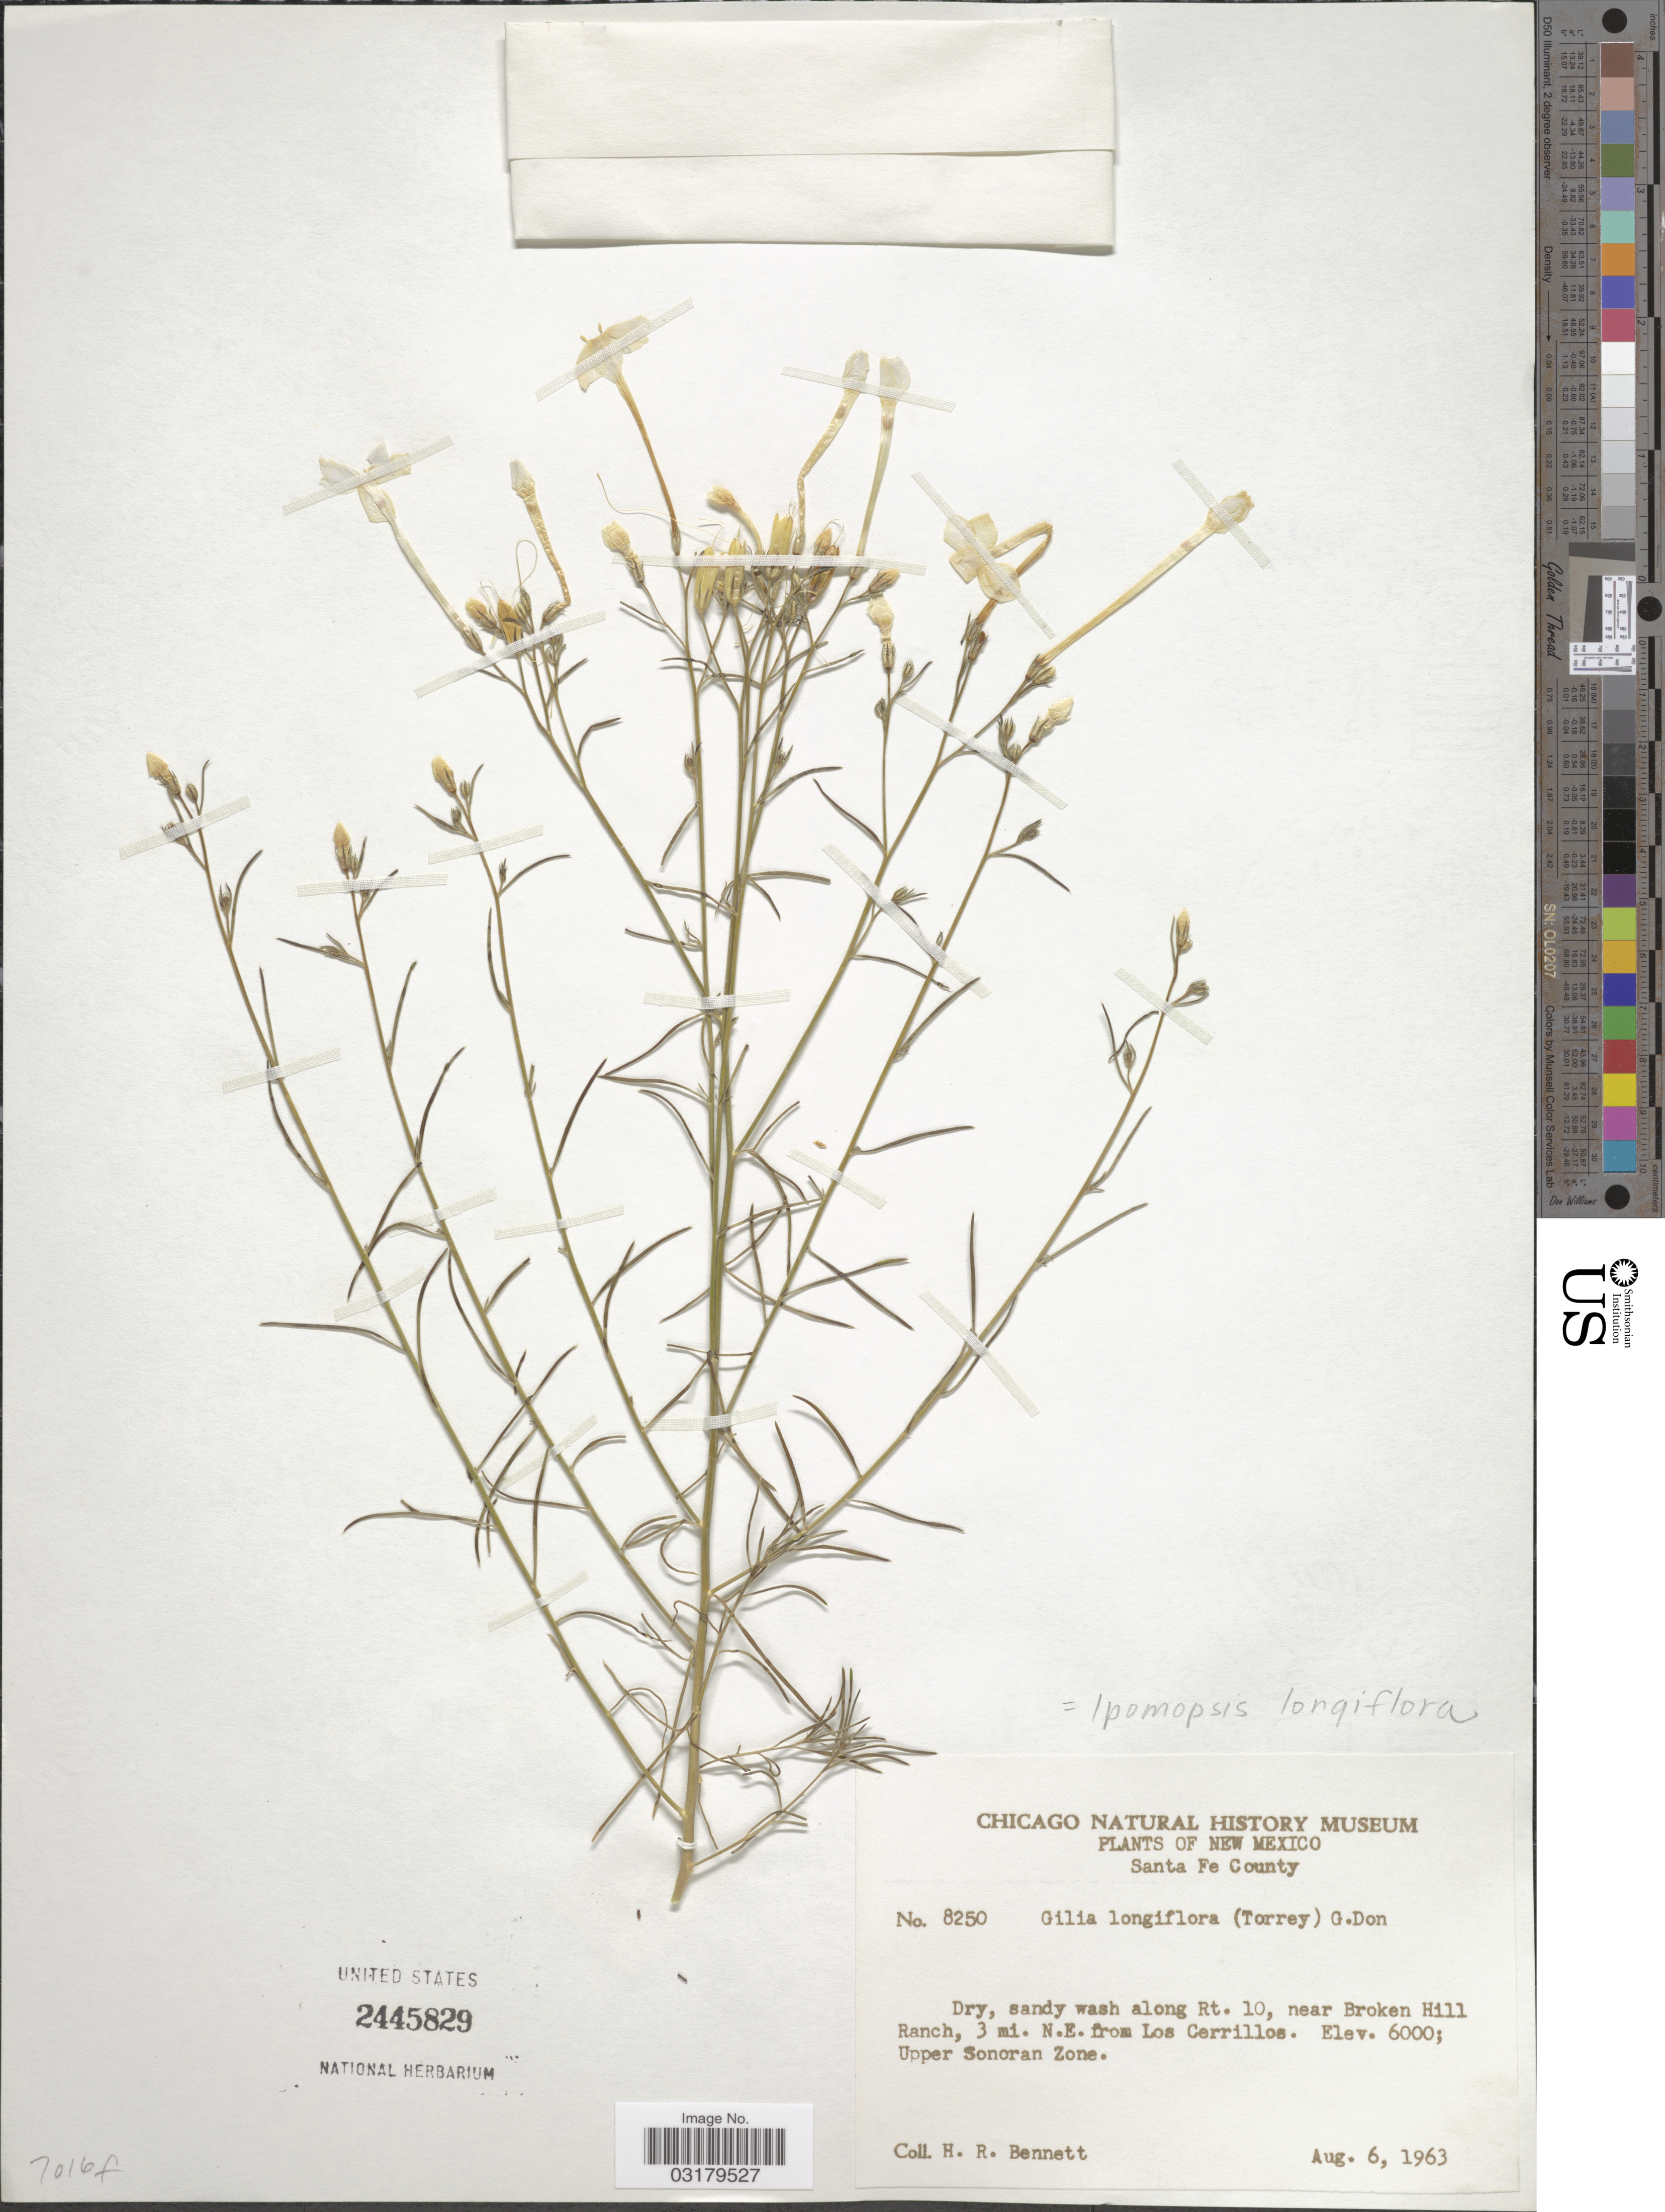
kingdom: Plantae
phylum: Tracheophyta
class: Magnoliopsida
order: Ericales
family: Polemoniaceae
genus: Ipomopsis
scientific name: Ipomopsis longiflora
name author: (Torr.) V.E. Grant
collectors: H. R. Bennett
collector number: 8250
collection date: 1963-08-06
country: United States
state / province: New Mexico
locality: Santa Fe County. Dry, sandy wash along Rt. 10, near Broken Hill Ranch, 3 mi. N.E. from Los Cerrillos. Upper Sonoran Zone.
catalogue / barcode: US 2445829